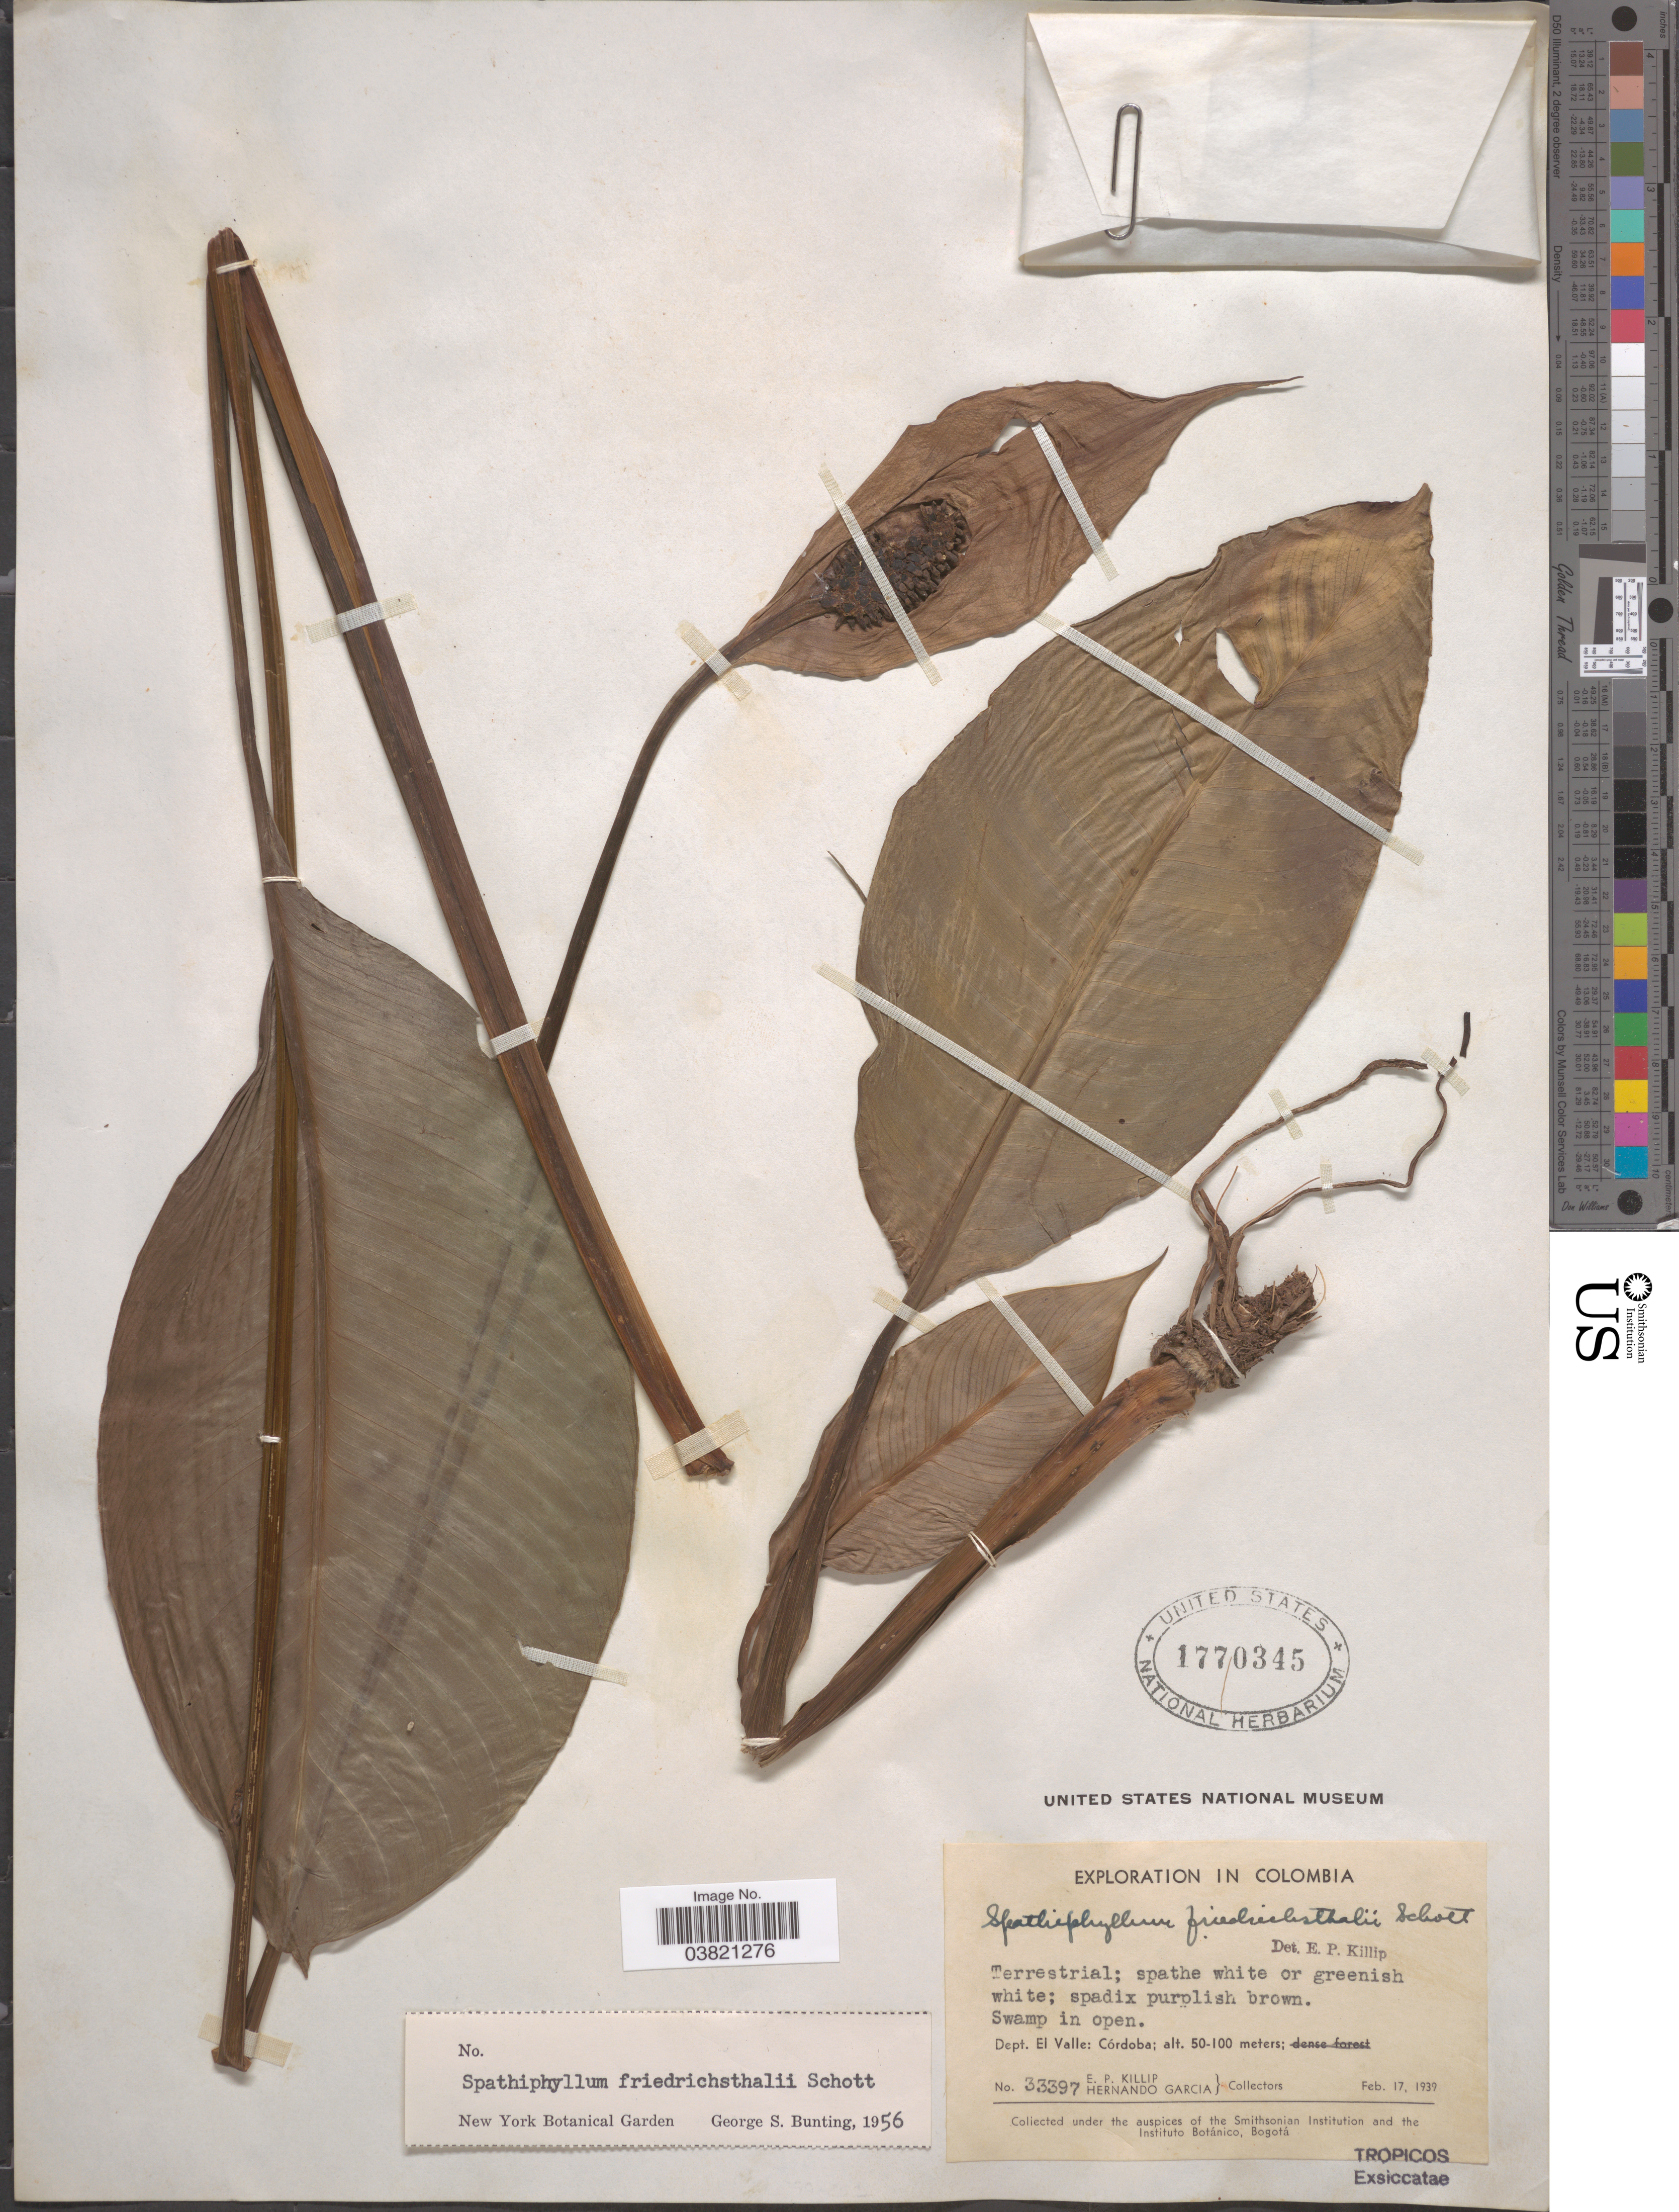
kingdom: Plantae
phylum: Tracheophyta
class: Liliopsida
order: Alismatales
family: Araceae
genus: Spathiphyllum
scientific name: Spathiphyllum friedrichsthalii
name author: Schott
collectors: E. P. Killip & H. Garcia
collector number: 33397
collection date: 1939-02-17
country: Colombia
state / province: Valle del Cauca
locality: Dept. El Valle: Córdoba.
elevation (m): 50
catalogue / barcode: US 1770345